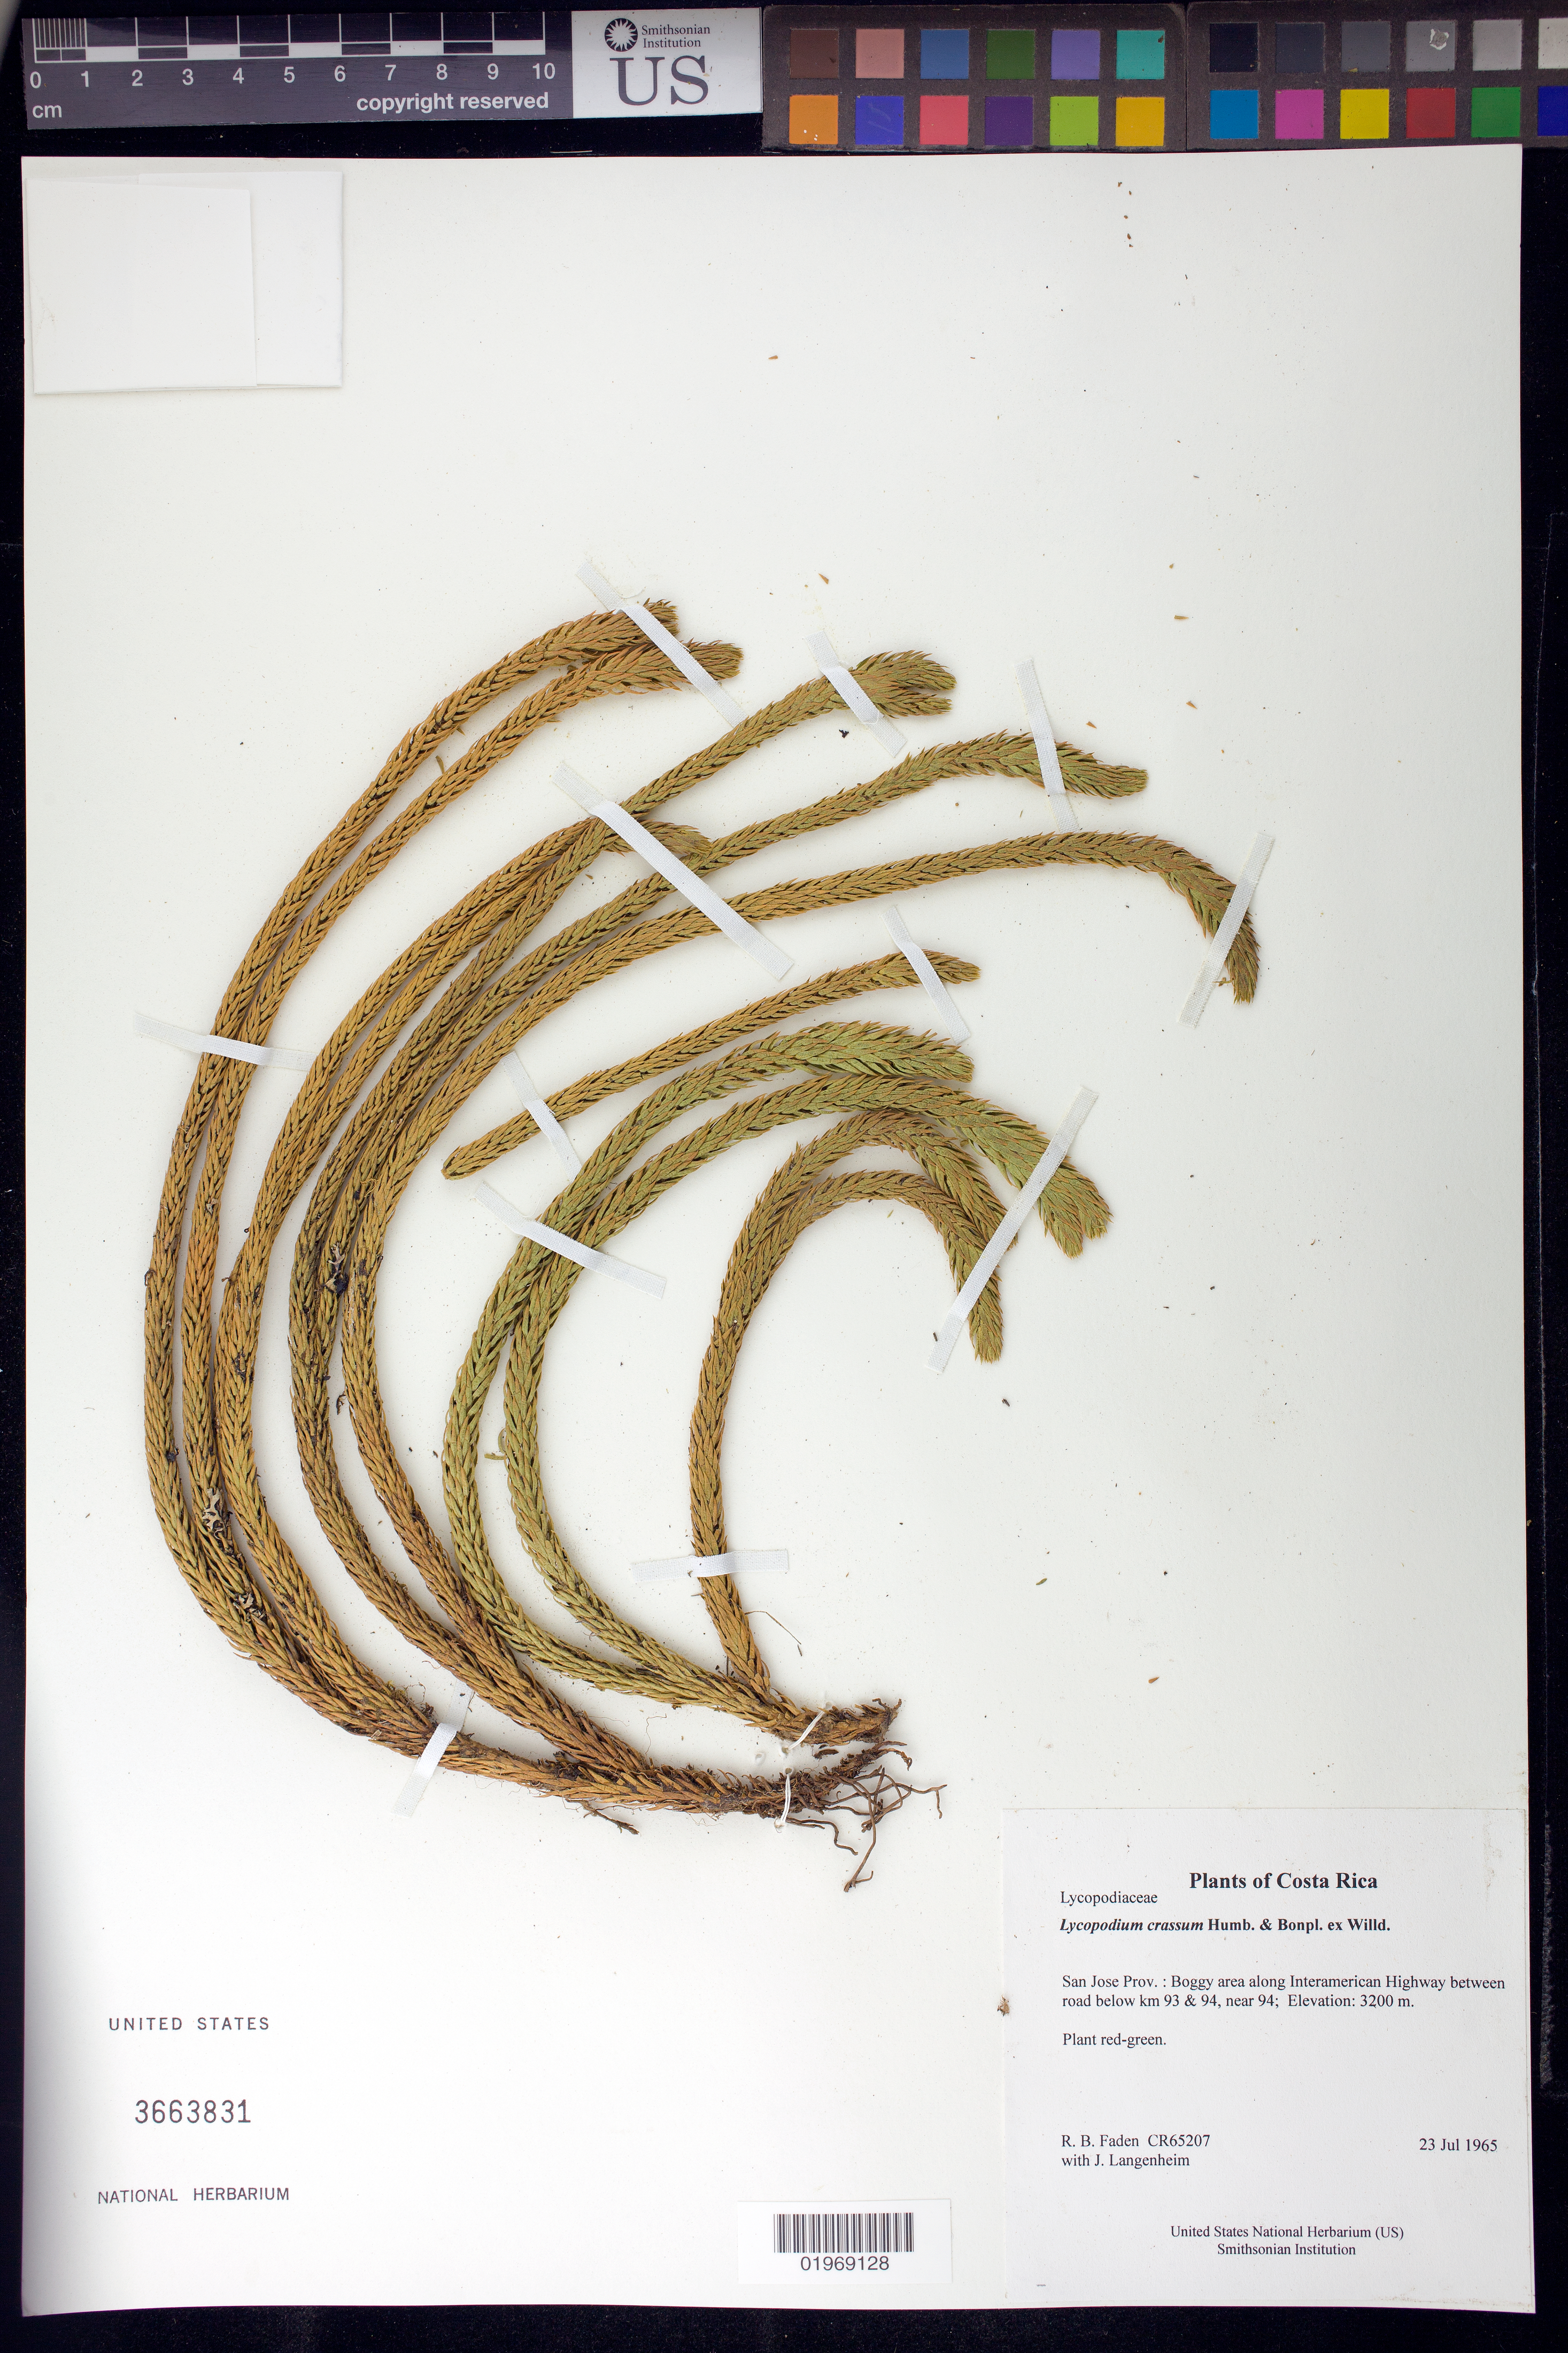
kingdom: Plantae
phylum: Tracheophyta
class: Lycopodiopsida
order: Lycopodiales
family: Lycopodiaceae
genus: Phlegmariurus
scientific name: Phlegmariurus crassus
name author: (Humb. & Bonpl. ex Willd.) B. Øllg.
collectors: R. B. Faden & J. Langenheim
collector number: CR65207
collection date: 1965-07-23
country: Costa Rica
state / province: San Jose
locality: Boggy area along Interamerican Highway between km 93 & 94, near 94.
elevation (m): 3200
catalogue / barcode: US 3663831